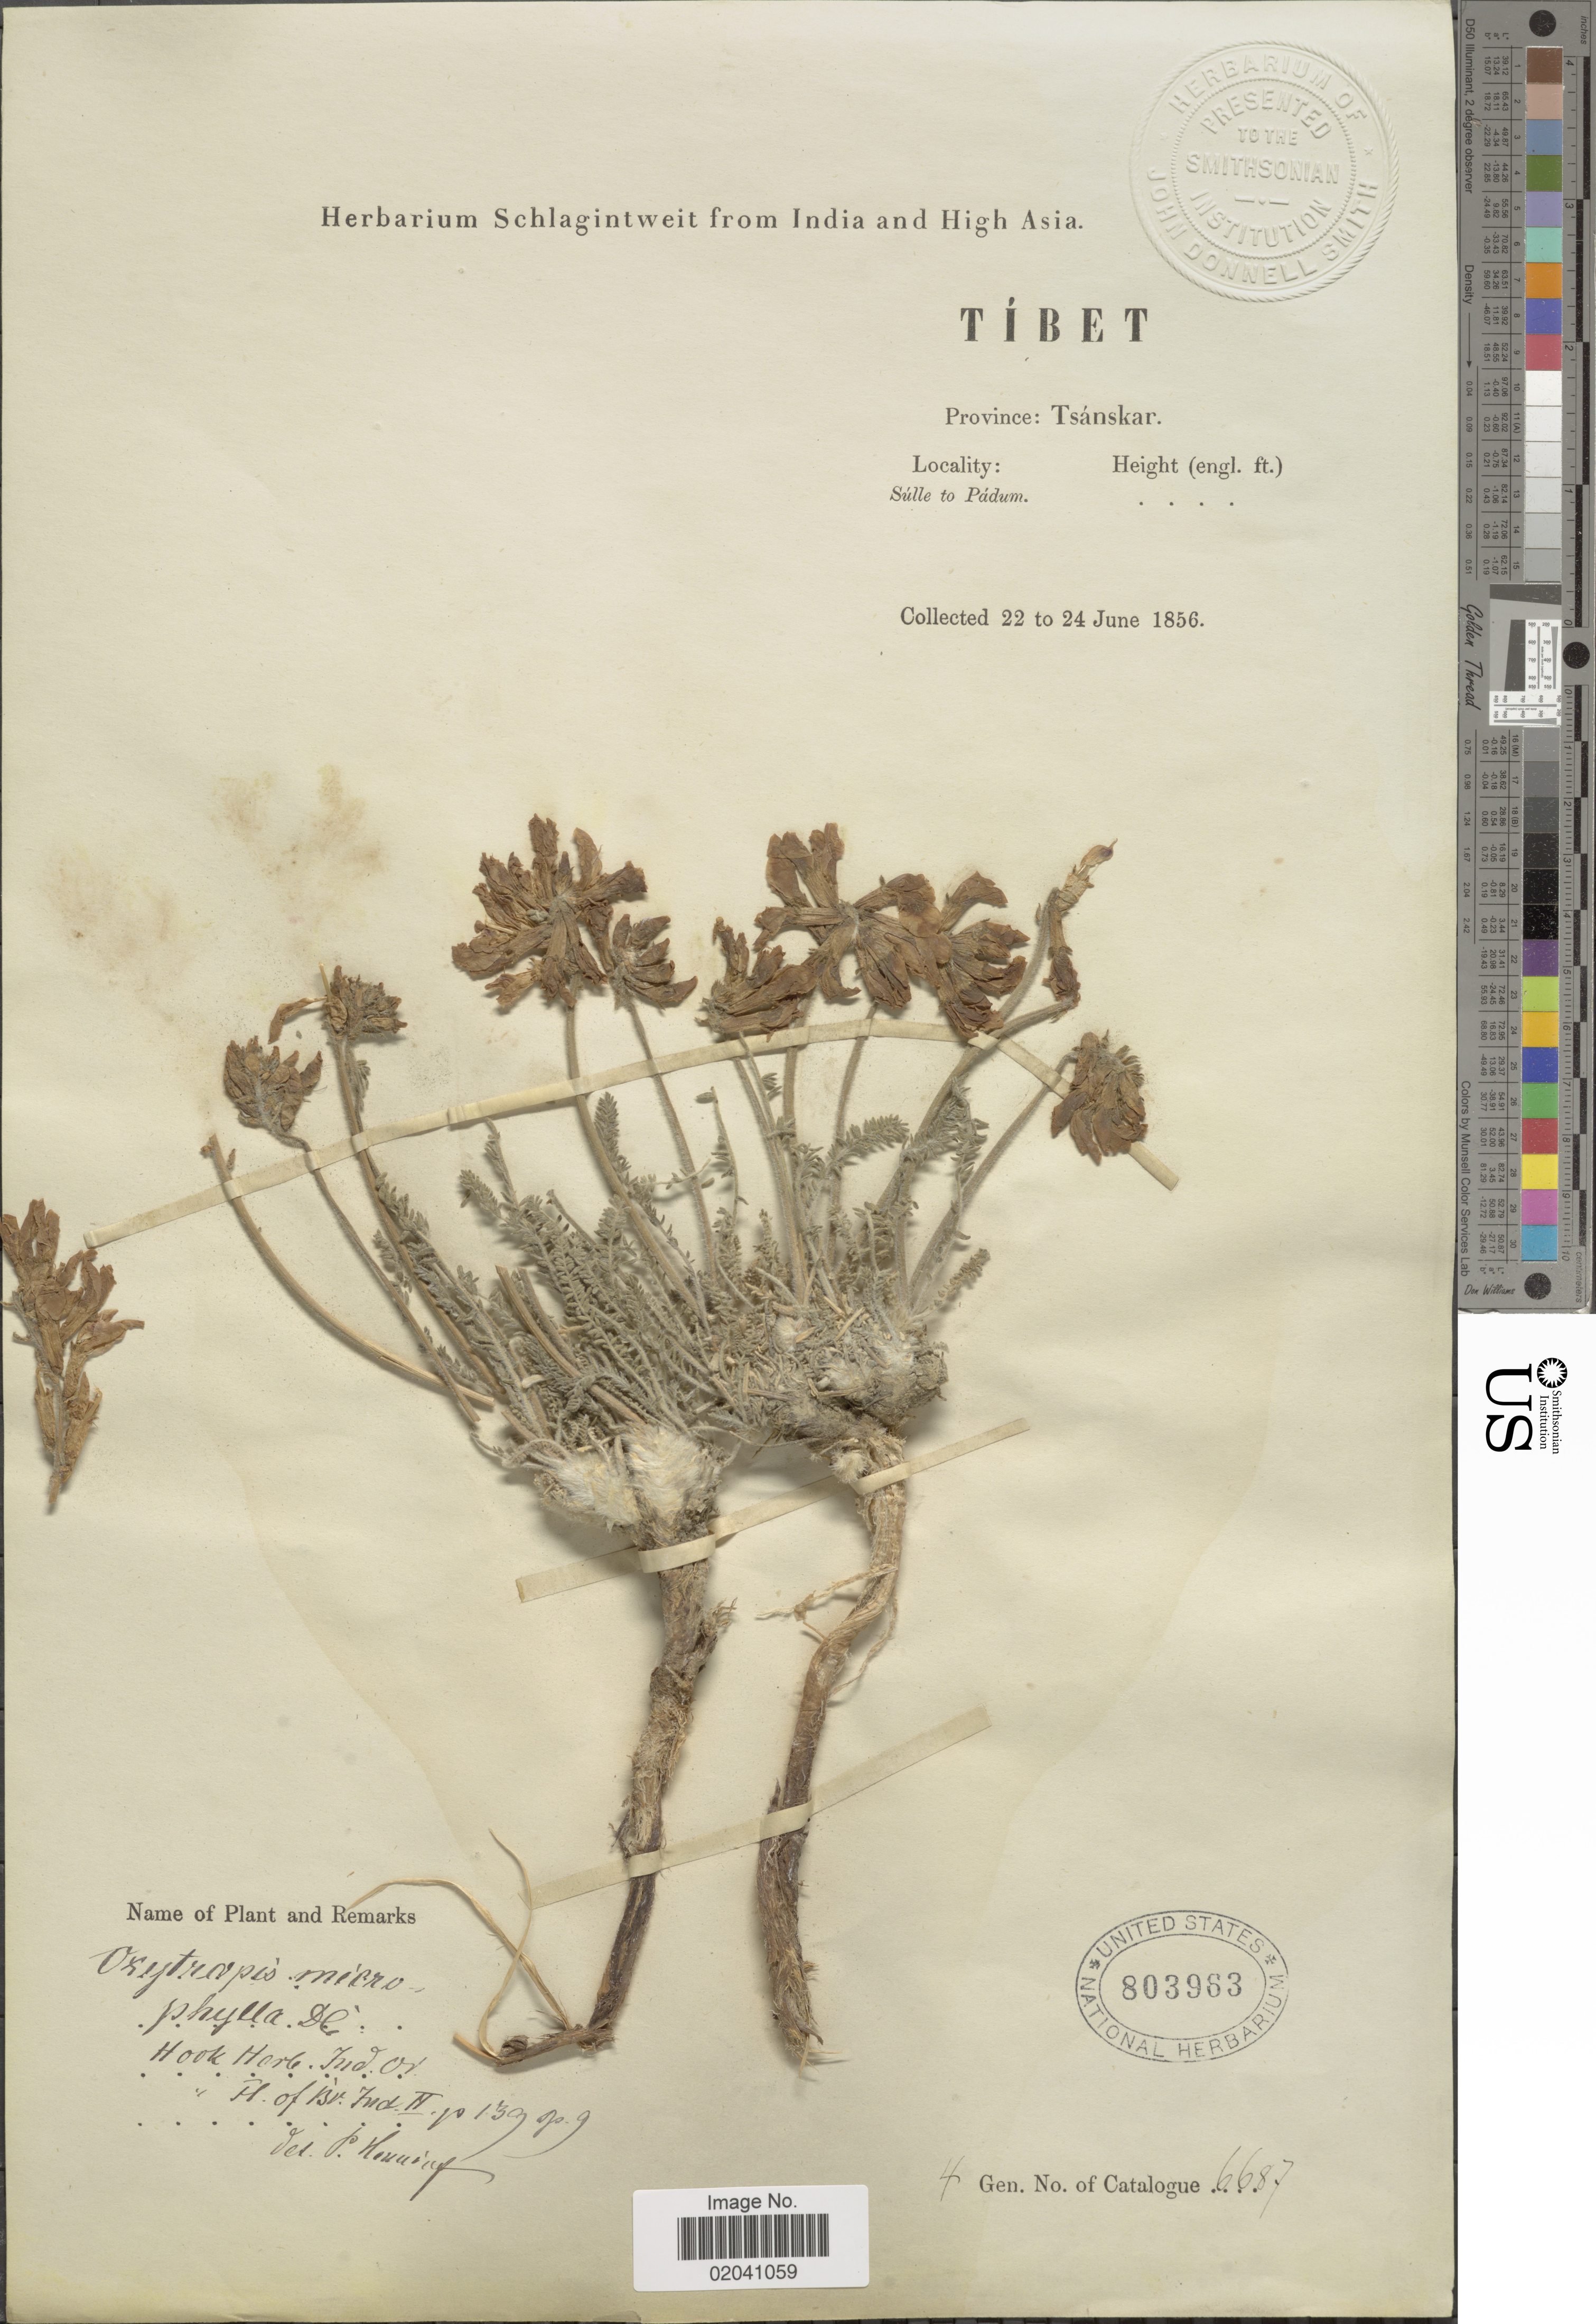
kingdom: Plantae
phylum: Tracheophyta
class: Magnoliopsida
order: Fabales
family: Fabaceae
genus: Oxytropis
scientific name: Oxytropis microphylla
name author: (Pall.) DC.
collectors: ex herb. Schlagintweit from India and High Asia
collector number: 6687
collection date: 1856-06-22/1856-06-24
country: China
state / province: Xizang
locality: Tibet, Province: Tsankar, Sulle to Padum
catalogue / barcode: US 803963